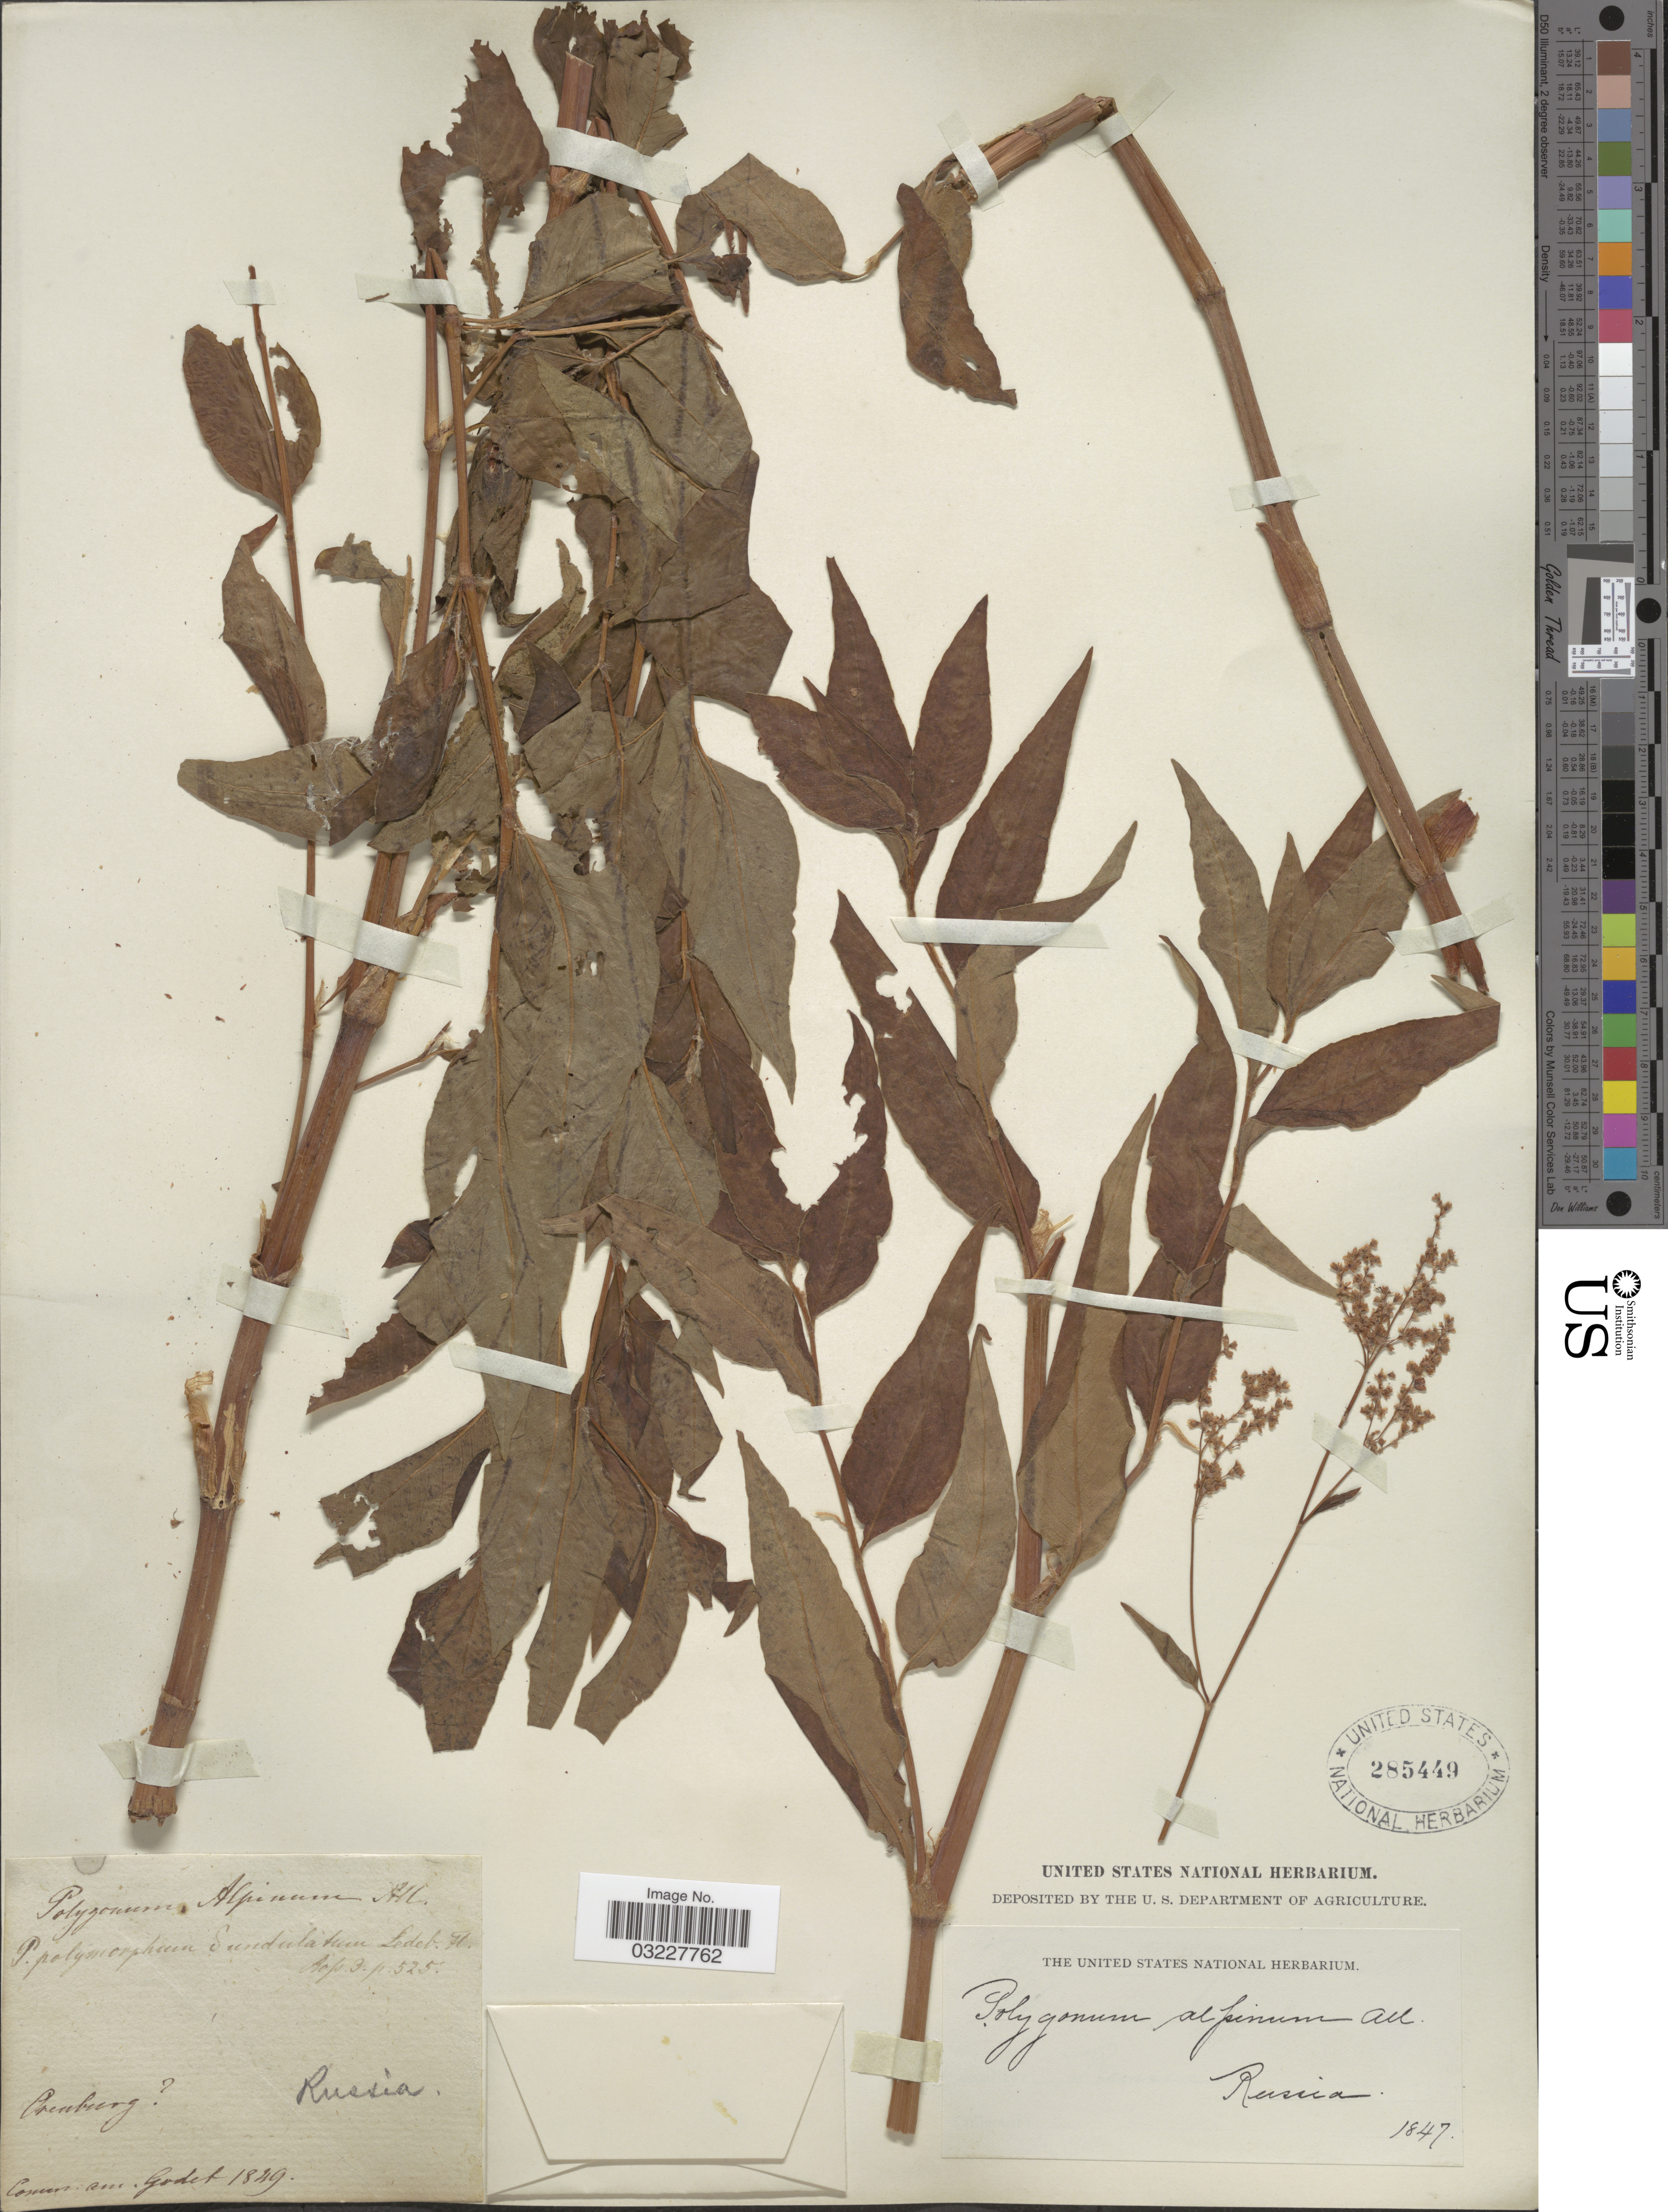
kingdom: Plantae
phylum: Tracheophyta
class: Magnoliopsida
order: Caryophyllales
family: Polygonaceae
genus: Koenigia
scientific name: Koenigia alpina var. alpina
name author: (All.) T.M. Schust. & Reveal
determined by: Strong, Mark T., (BOT), Smithsonian Institution - National Museum of Natural History (UNITED STATES)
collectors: Godet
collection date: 1847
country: Russian Federation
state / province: Orenburg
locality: Orenburg [unsure placement]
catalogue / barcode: US 285449